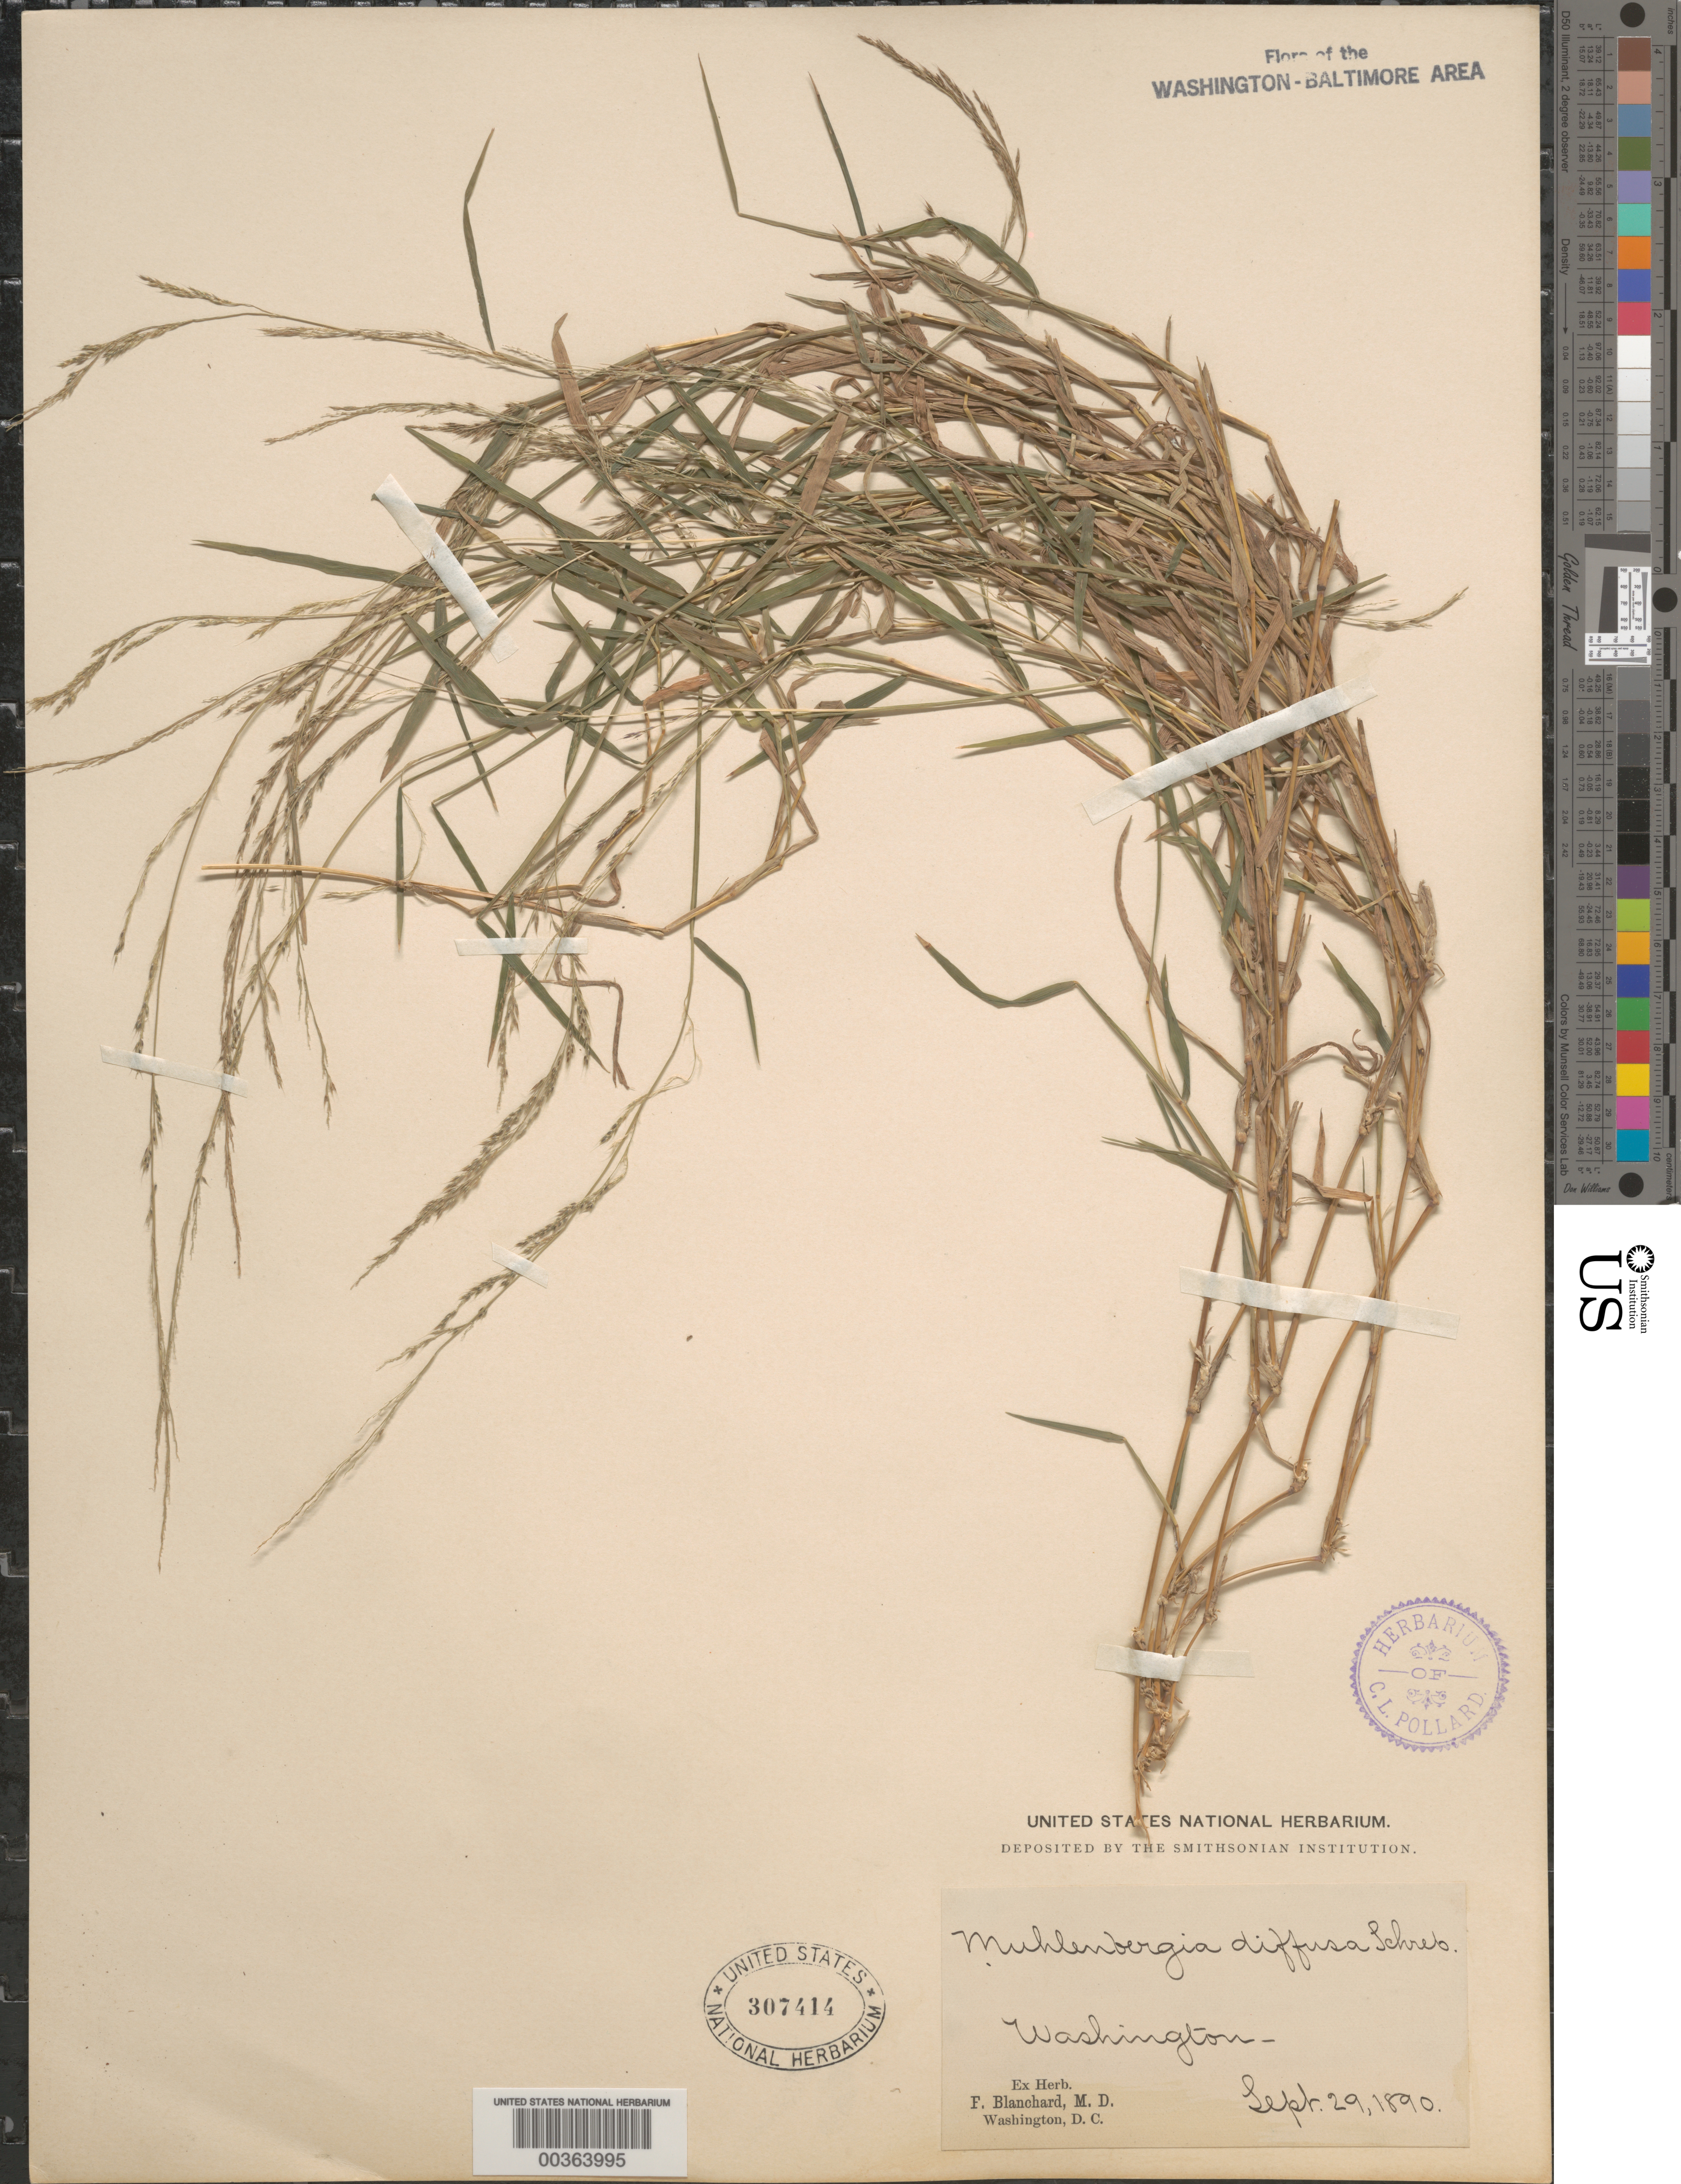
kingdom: Plantae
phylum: Tracheophyta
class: Liliopsida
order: Poales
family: Poaceae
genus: Muhlenbergia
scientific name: Muhlenbergia schreberi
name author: J.F. Gmel.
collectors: F. Blanchard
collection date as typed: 29 Sep 1890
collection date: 1890-09-29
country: United States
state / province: District of Columbia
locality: Washington DC area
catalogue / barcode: US 307414